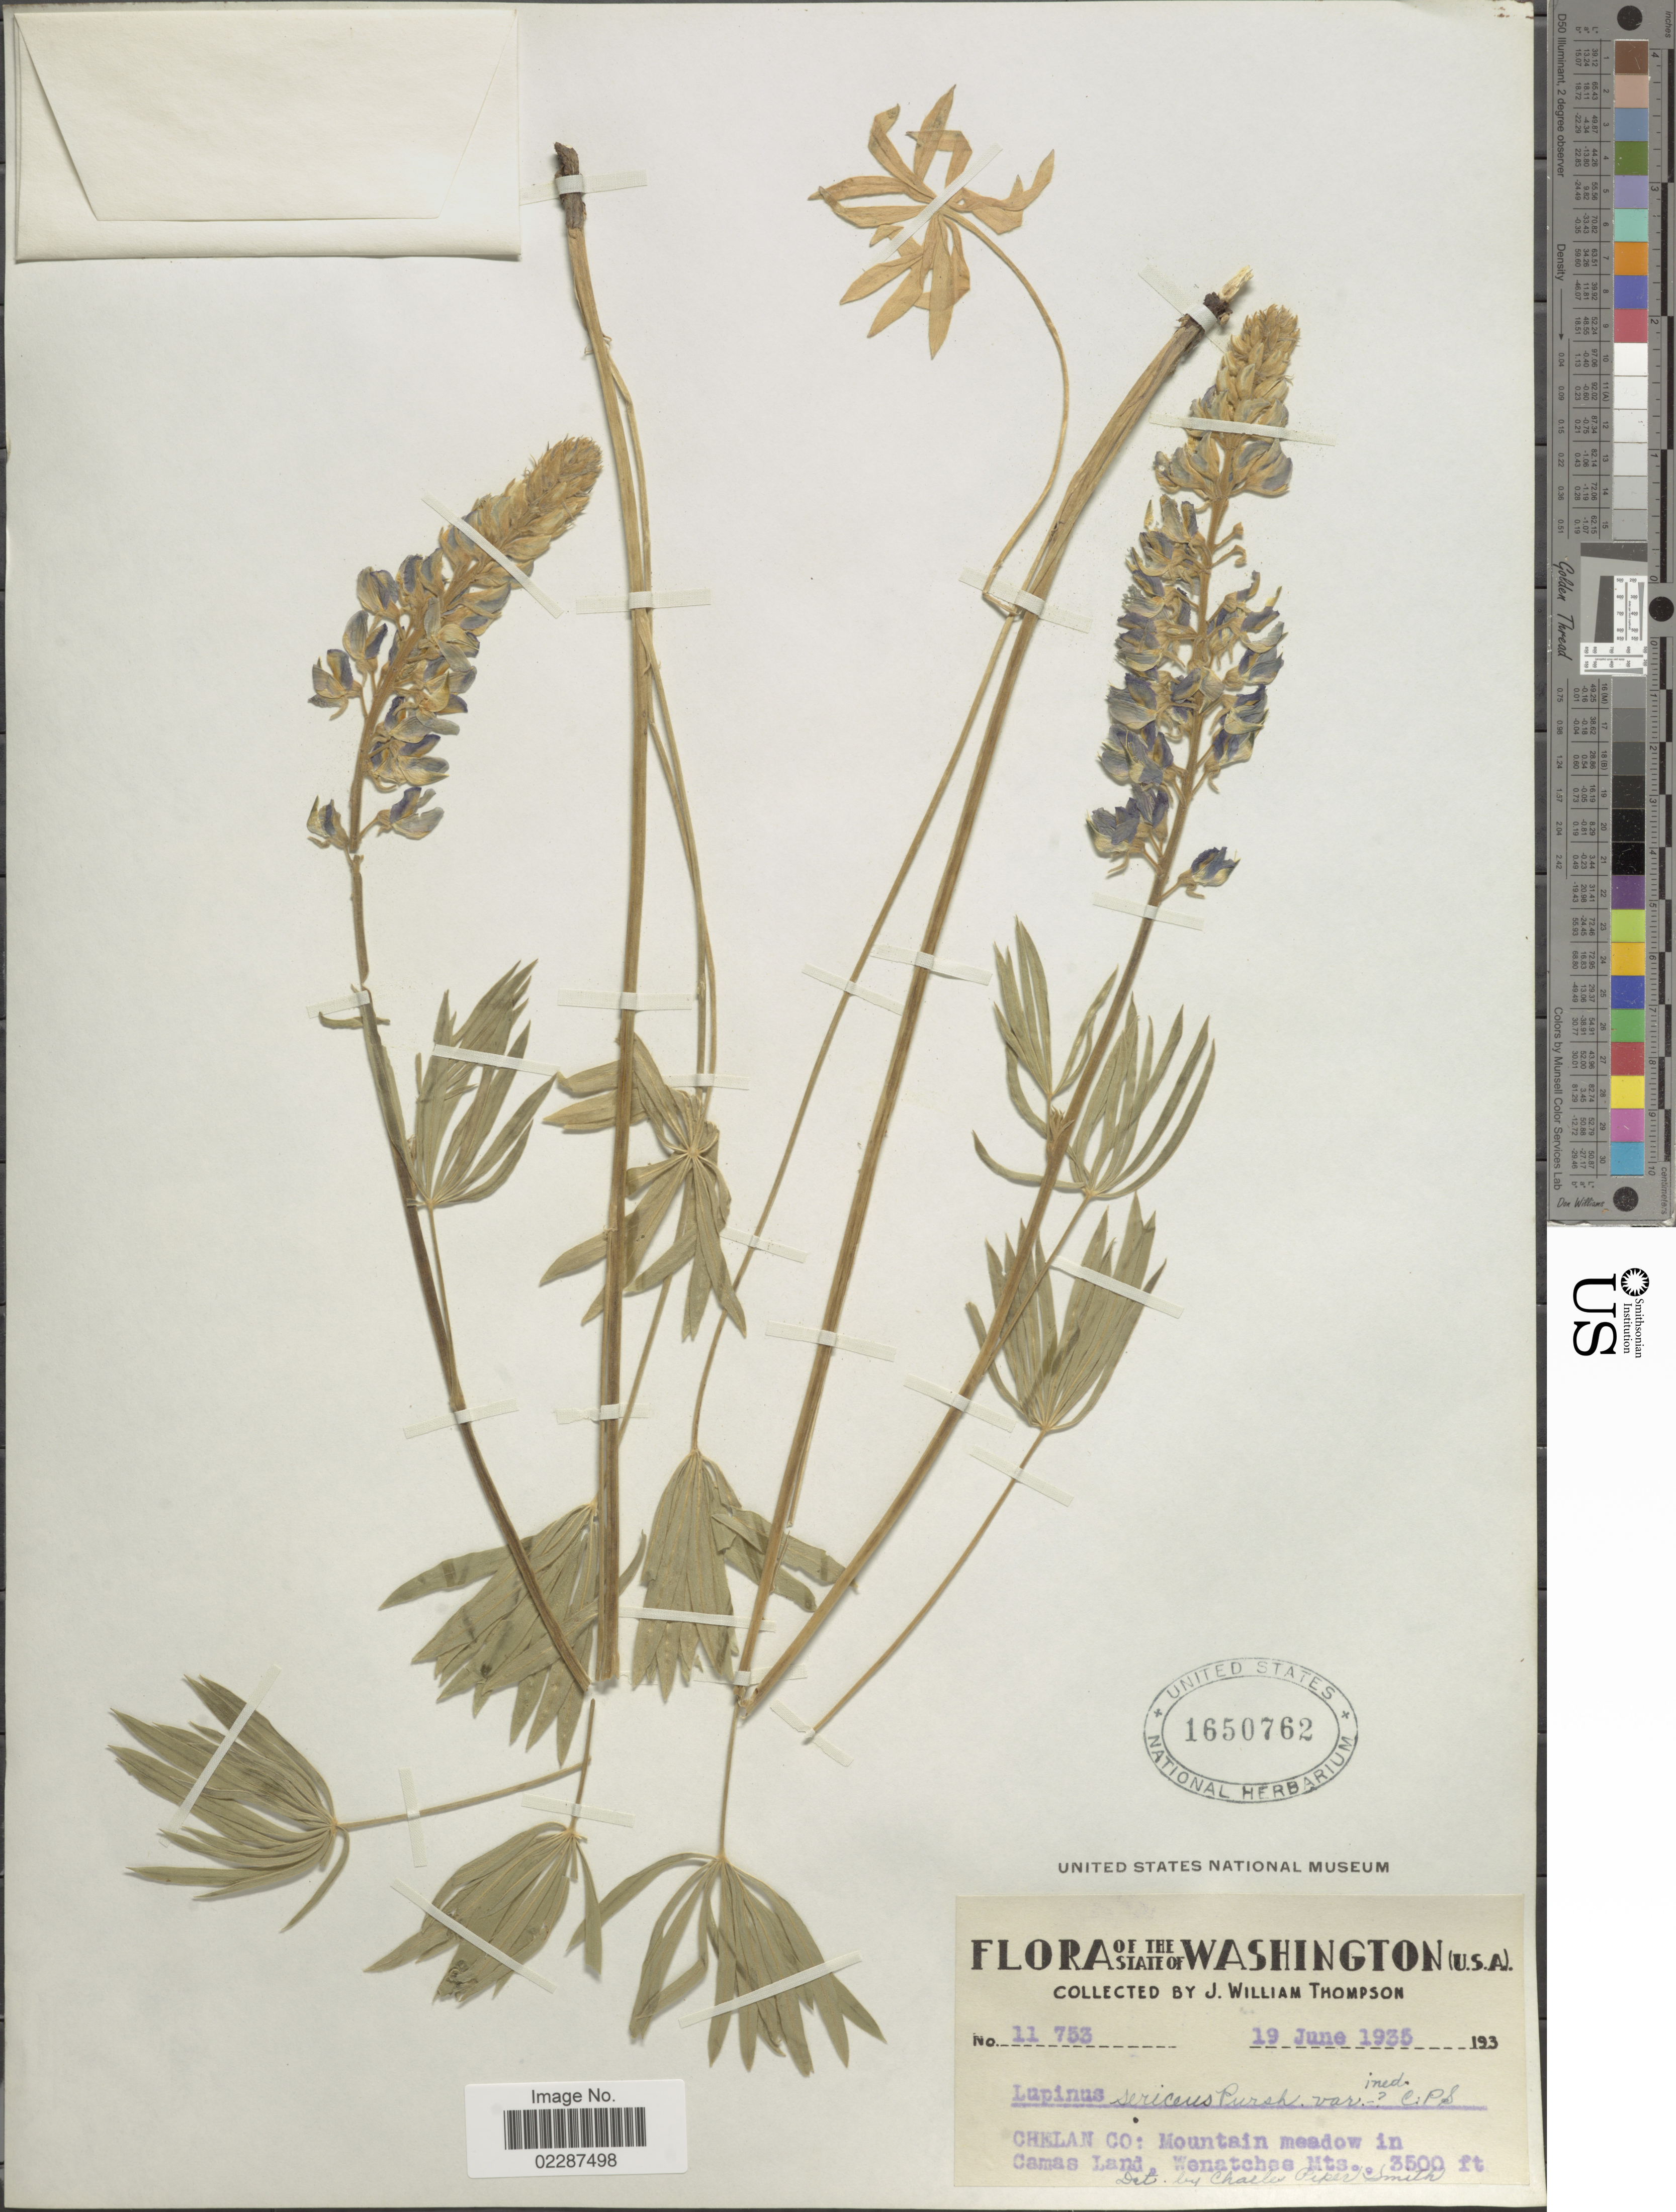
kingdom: Plantae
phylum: Tracheophyta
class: Magnoliopsida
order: Fabales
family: Fabaceae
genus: Lupinus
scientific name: Lupinus sericeus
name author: Pursh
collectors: J. W. Thompson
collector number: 11753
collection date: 1935-06-19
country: United States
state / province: Washington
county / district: Chelan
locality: Chelan Co: Mountain meadow in Camas Land, Wenatchee Mts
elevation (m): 1067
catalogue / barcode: US 1650762